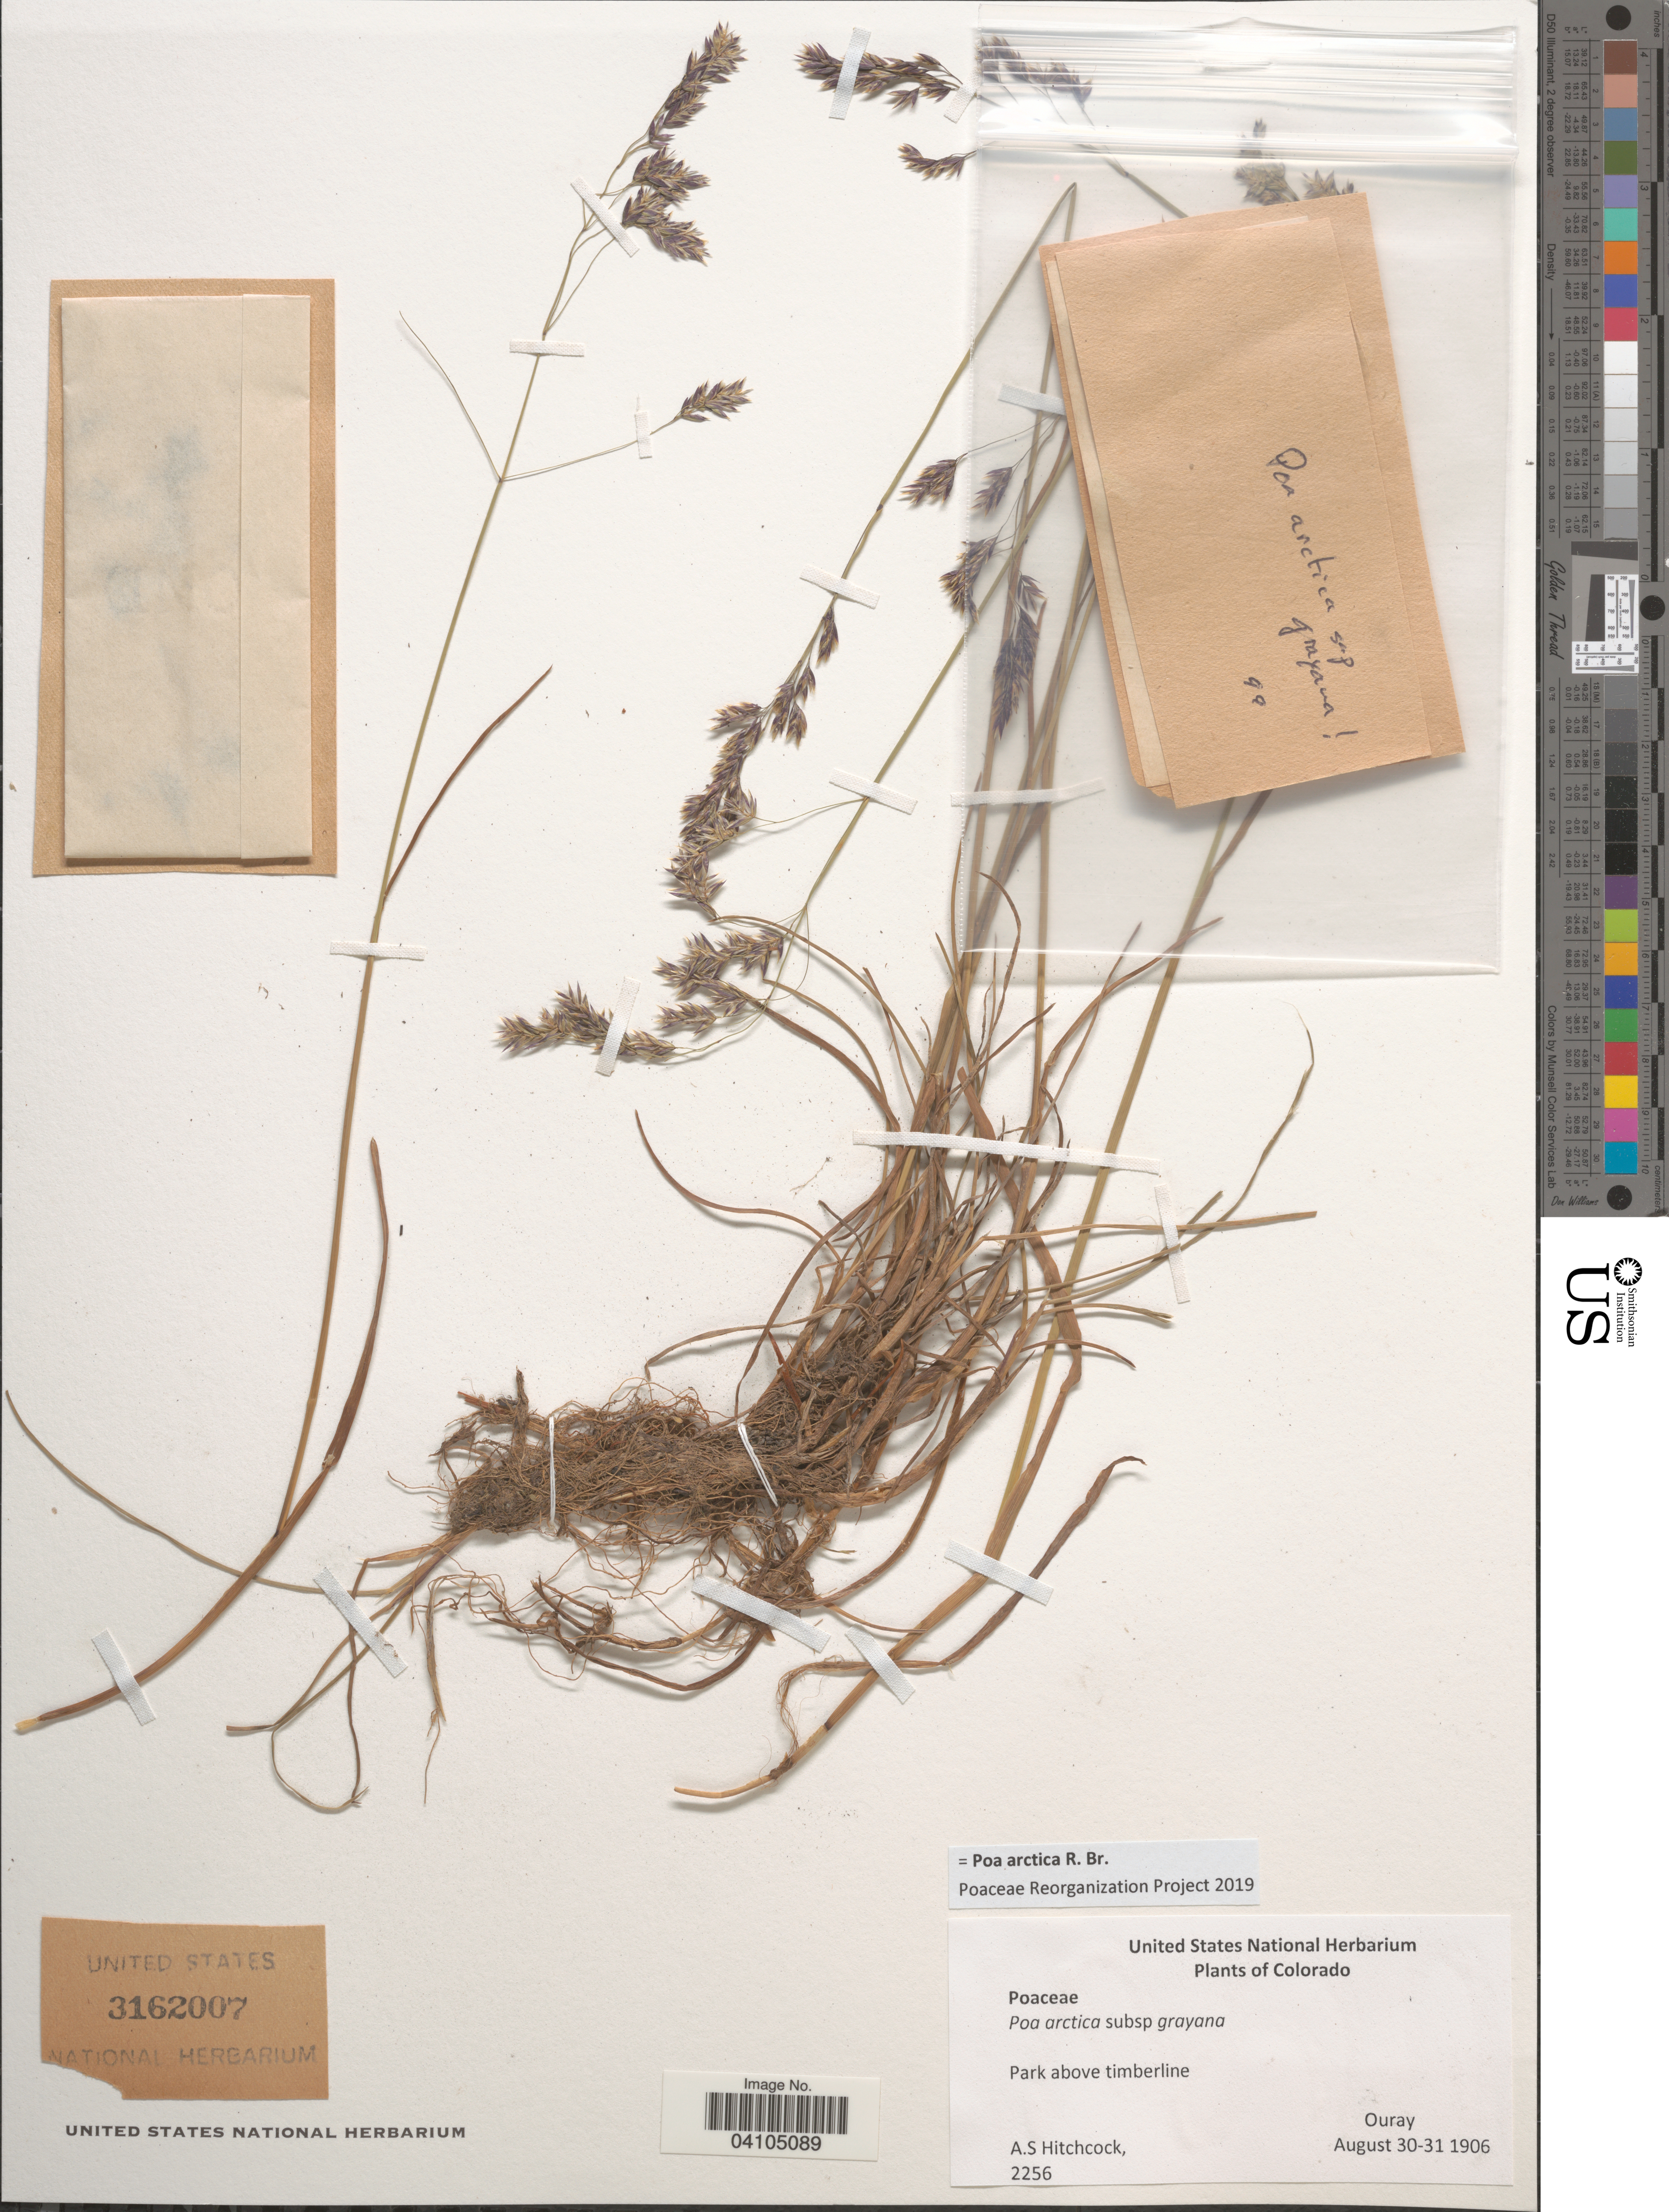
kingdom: Plantae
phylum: Tracheophyta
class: Liliopsida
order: Poales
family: Poaceae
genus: Poa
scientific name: Poa arctica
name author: R. Br.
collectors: A. S. Hitchcock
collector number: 2256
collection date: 1906-08-30/1906-08-31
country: United States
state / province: Colorado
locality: Park above timberline. Ouray.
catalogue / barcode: US 3162007